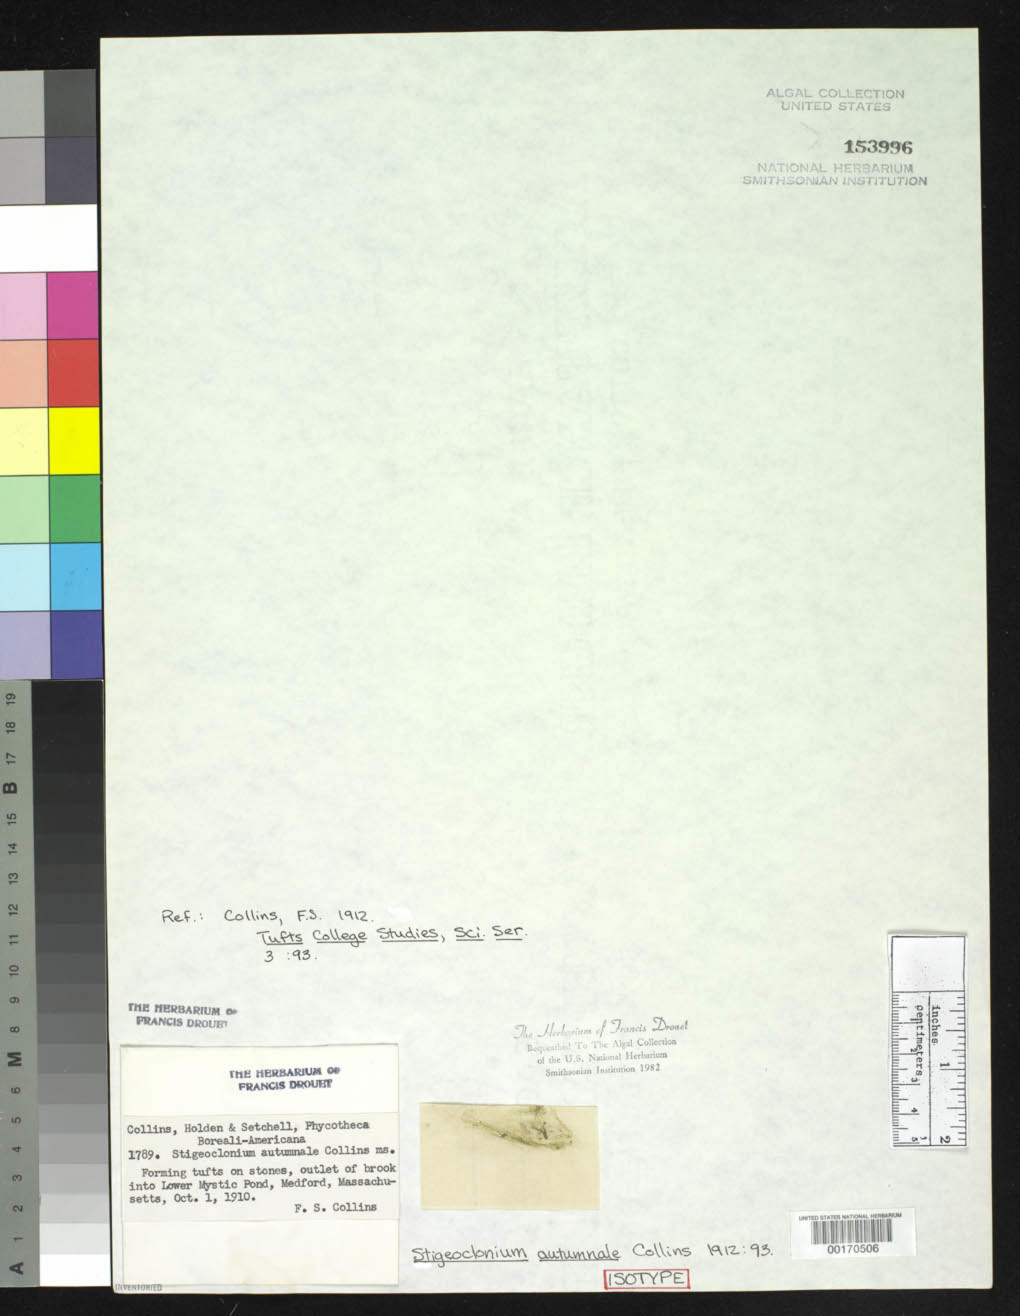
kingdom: Plantae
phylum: Chlorophyta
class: Chlorophyceae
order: Chaetophorales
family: Chaetophoraceae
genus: Stigeoclonium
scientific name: Stigeoclonium autumnale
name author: Collins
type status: Isotype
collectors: F. Collins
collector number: PB-A 1789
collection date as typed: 01 Oct 1910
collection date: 1910-10-01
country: United States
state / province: Massachusetts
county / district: Middlesex County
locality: Medford, brook into Lower Mystic Pond.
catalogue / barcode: US 153996